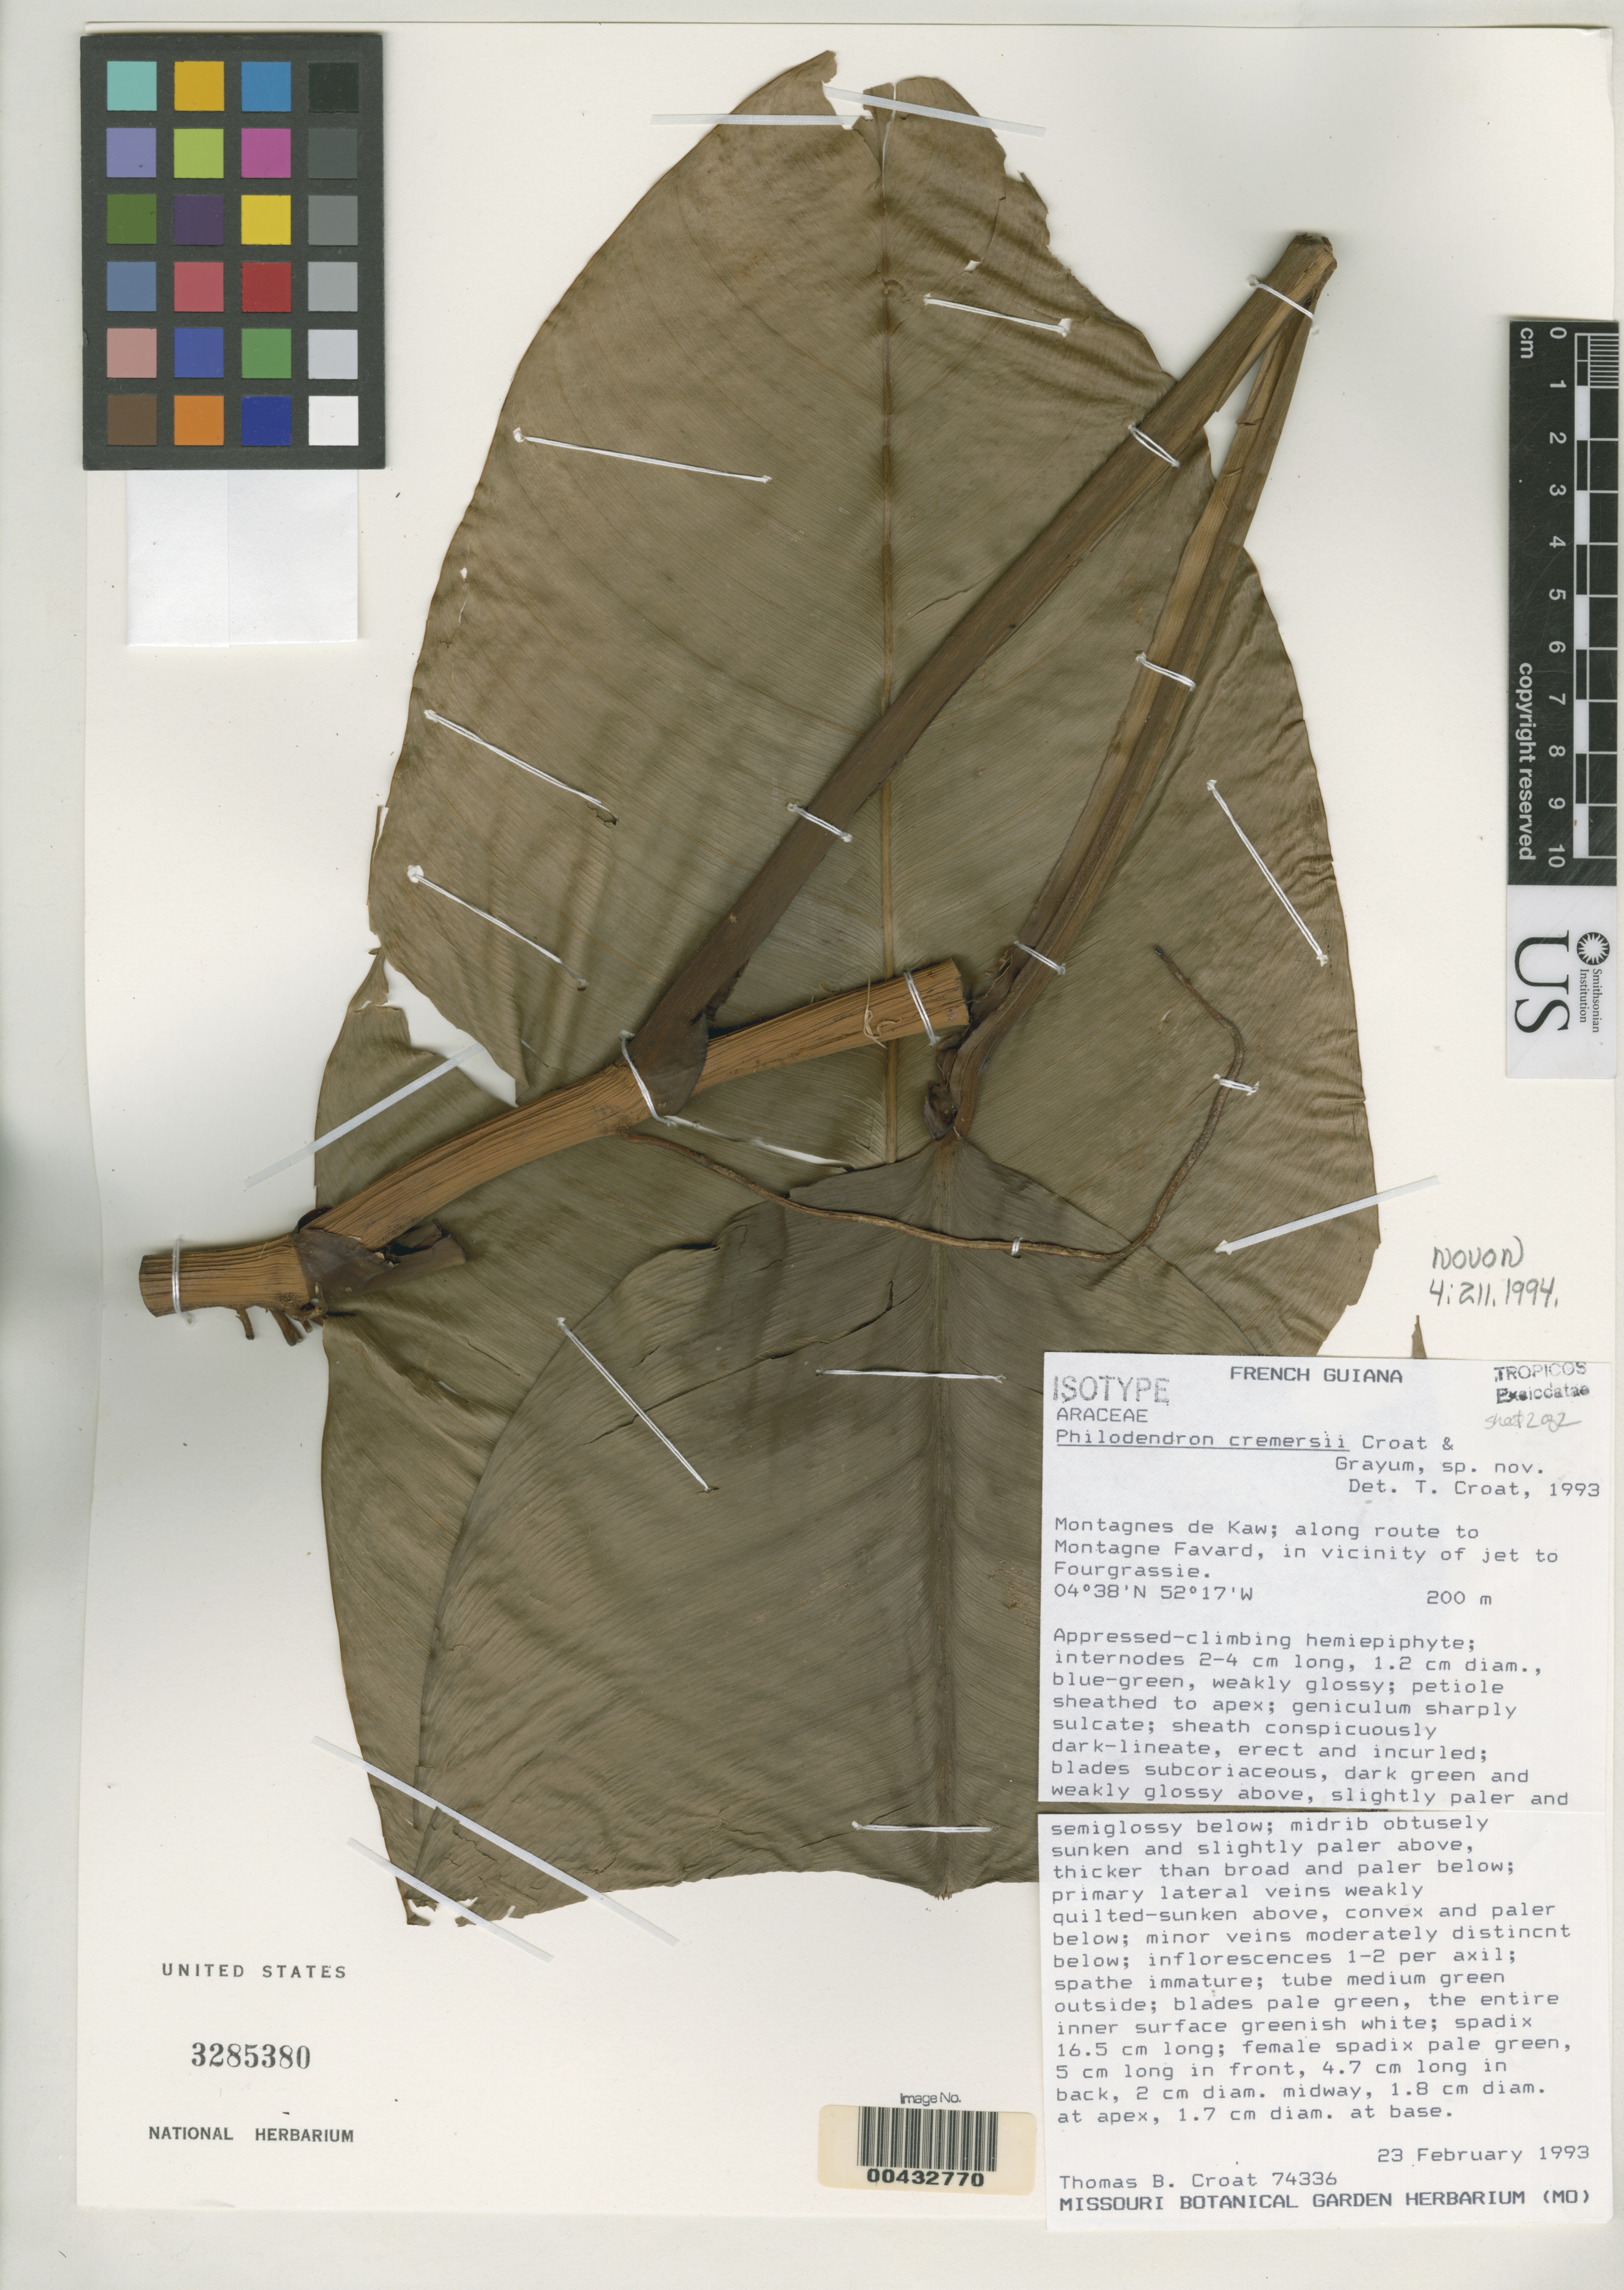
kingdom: Plantae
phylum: Tracheophyta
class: Liliopsida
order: Alismatales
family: Araceae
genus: Philodendron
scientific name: Philodendron cremersii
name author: Croat & Grayum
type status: Isotype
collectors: T. B. Croat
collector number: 74336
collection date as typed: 23 Feb 1993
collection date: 1993-02-23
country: French Guiana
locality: Montagnes de Kaw, along route to Montagne Favard, vicinity of Jet to Fourgrassie.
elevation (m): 200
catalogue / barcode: US 3285380